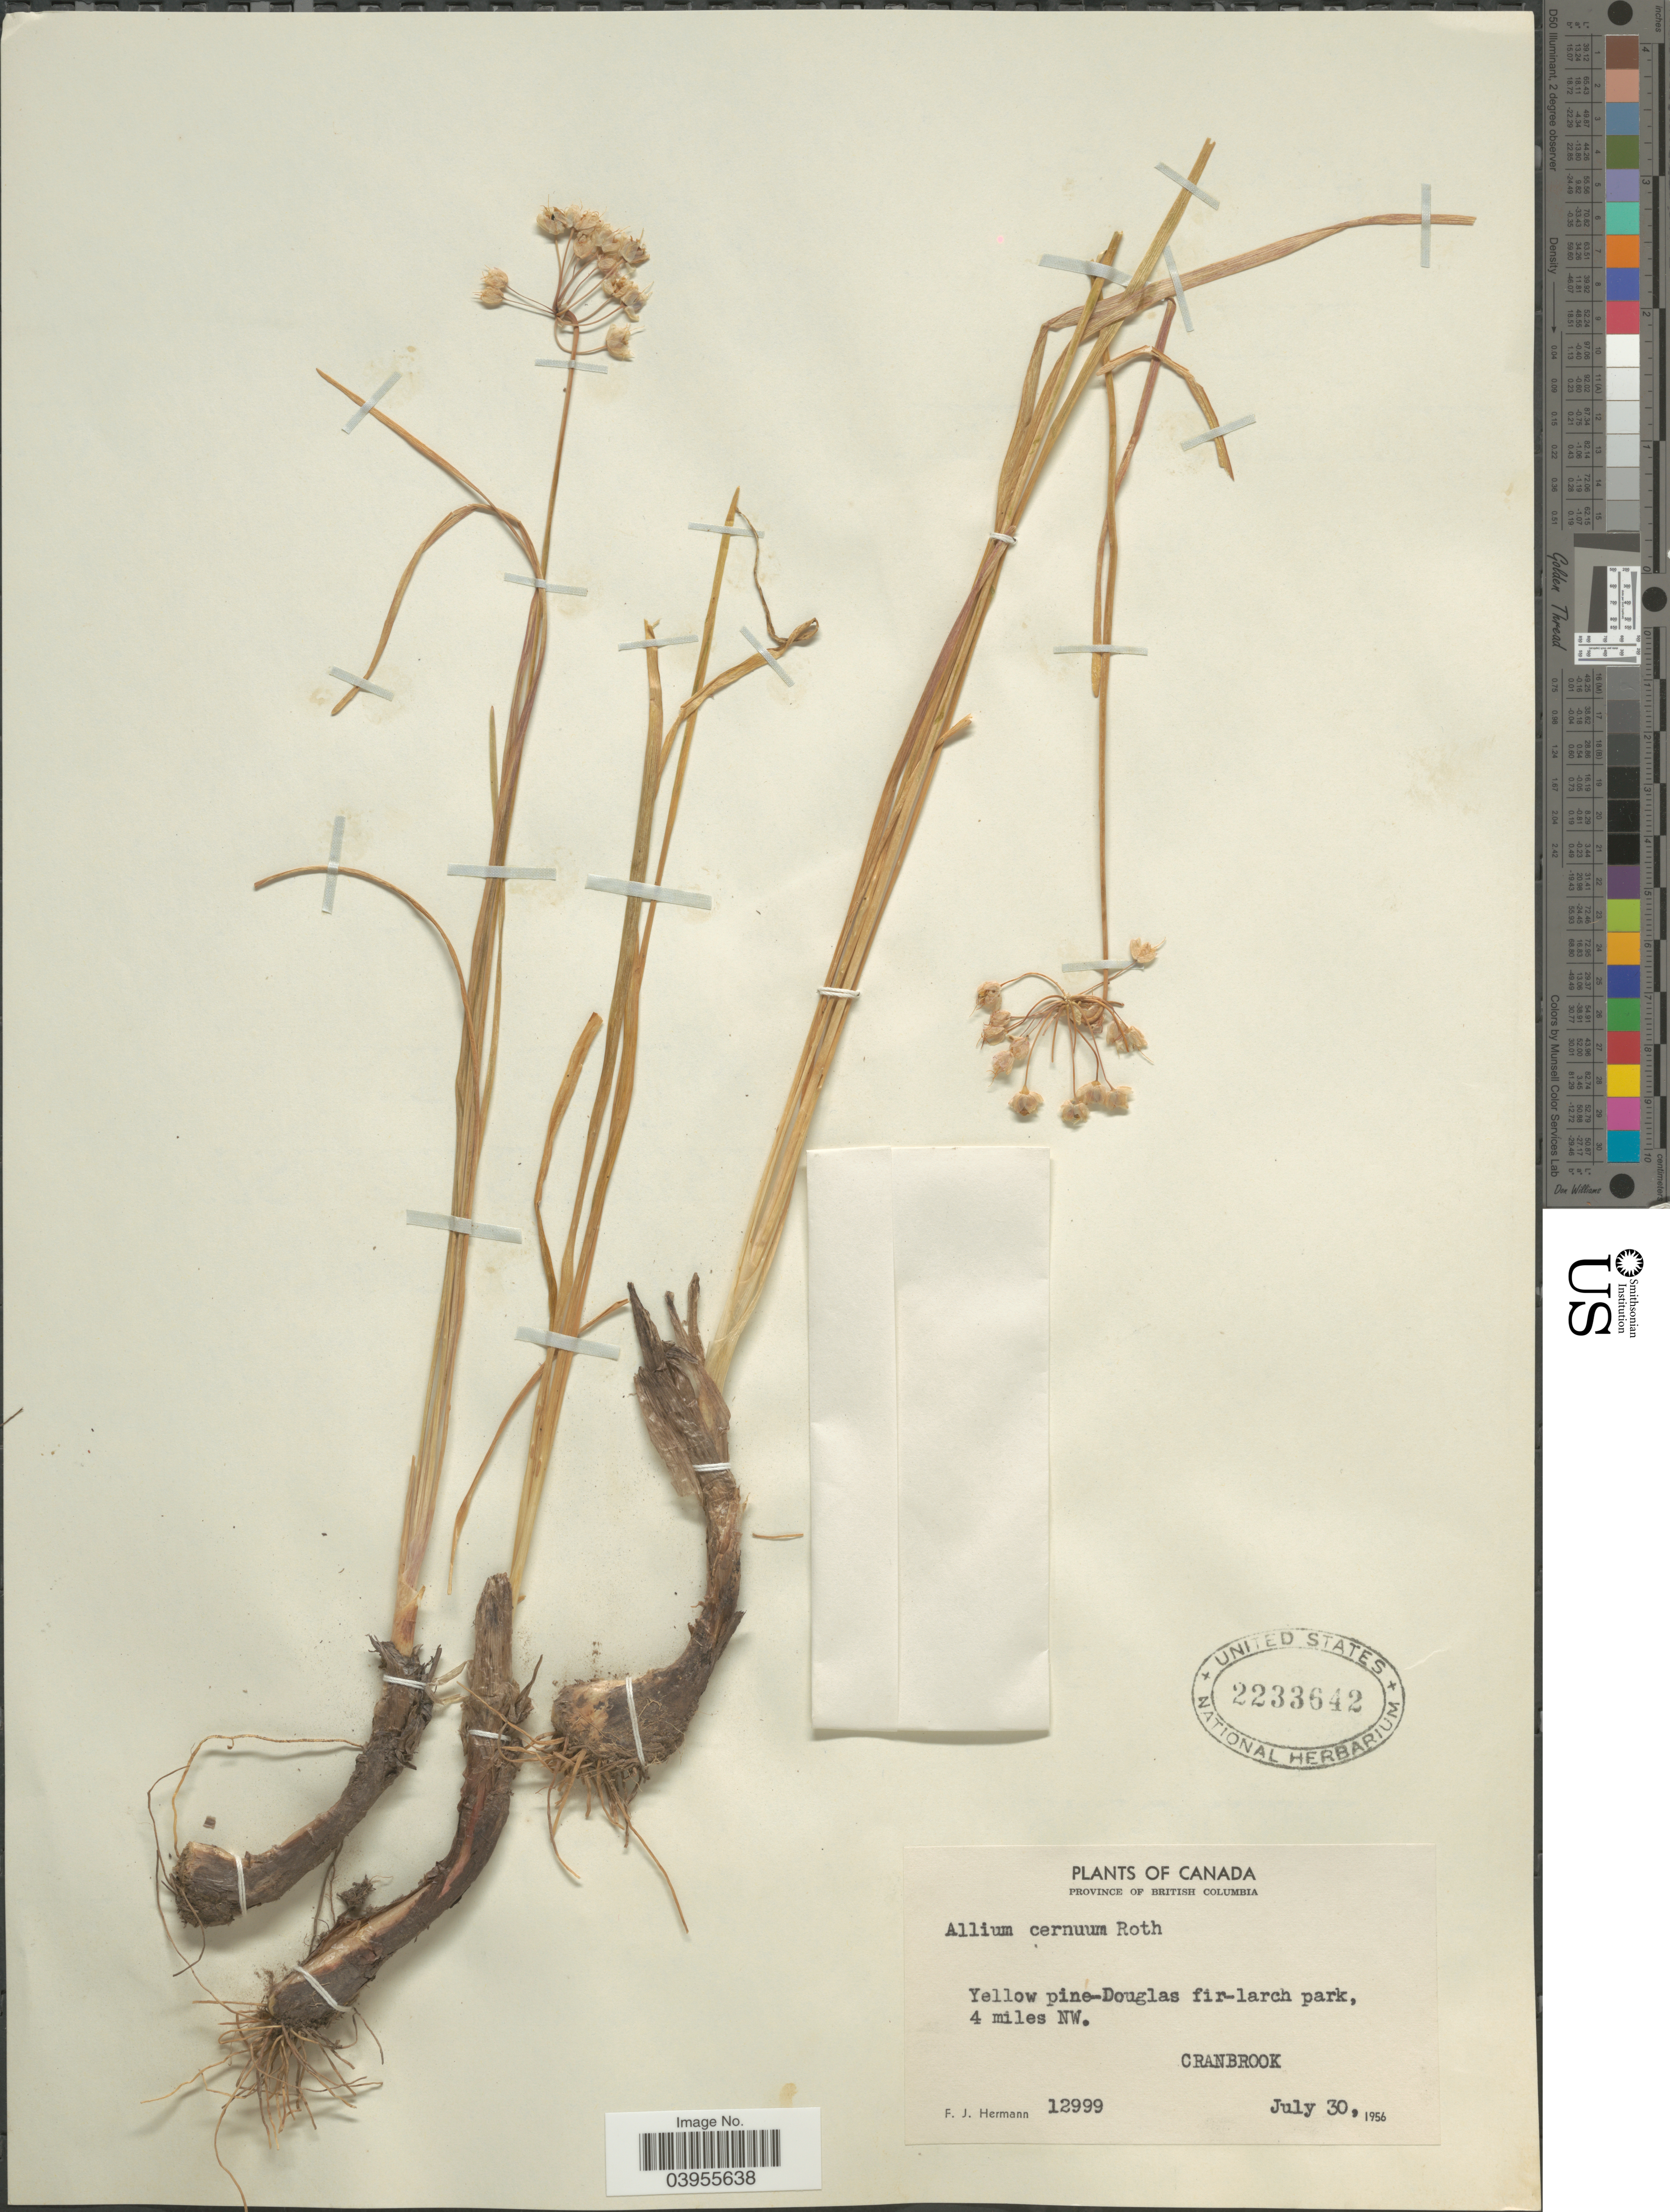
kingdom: Plantae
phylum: Tracheophyta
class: Liliopsida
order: Asparagales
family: Amaryllidaceae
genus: Allium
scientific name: Allium cernuum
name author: Roth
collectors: F. J. Hermann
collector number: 12999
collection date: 1956-07-30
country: Canada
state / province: British Columbia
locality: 4 miles NW. Cranbrook.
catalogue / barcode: US 2233642